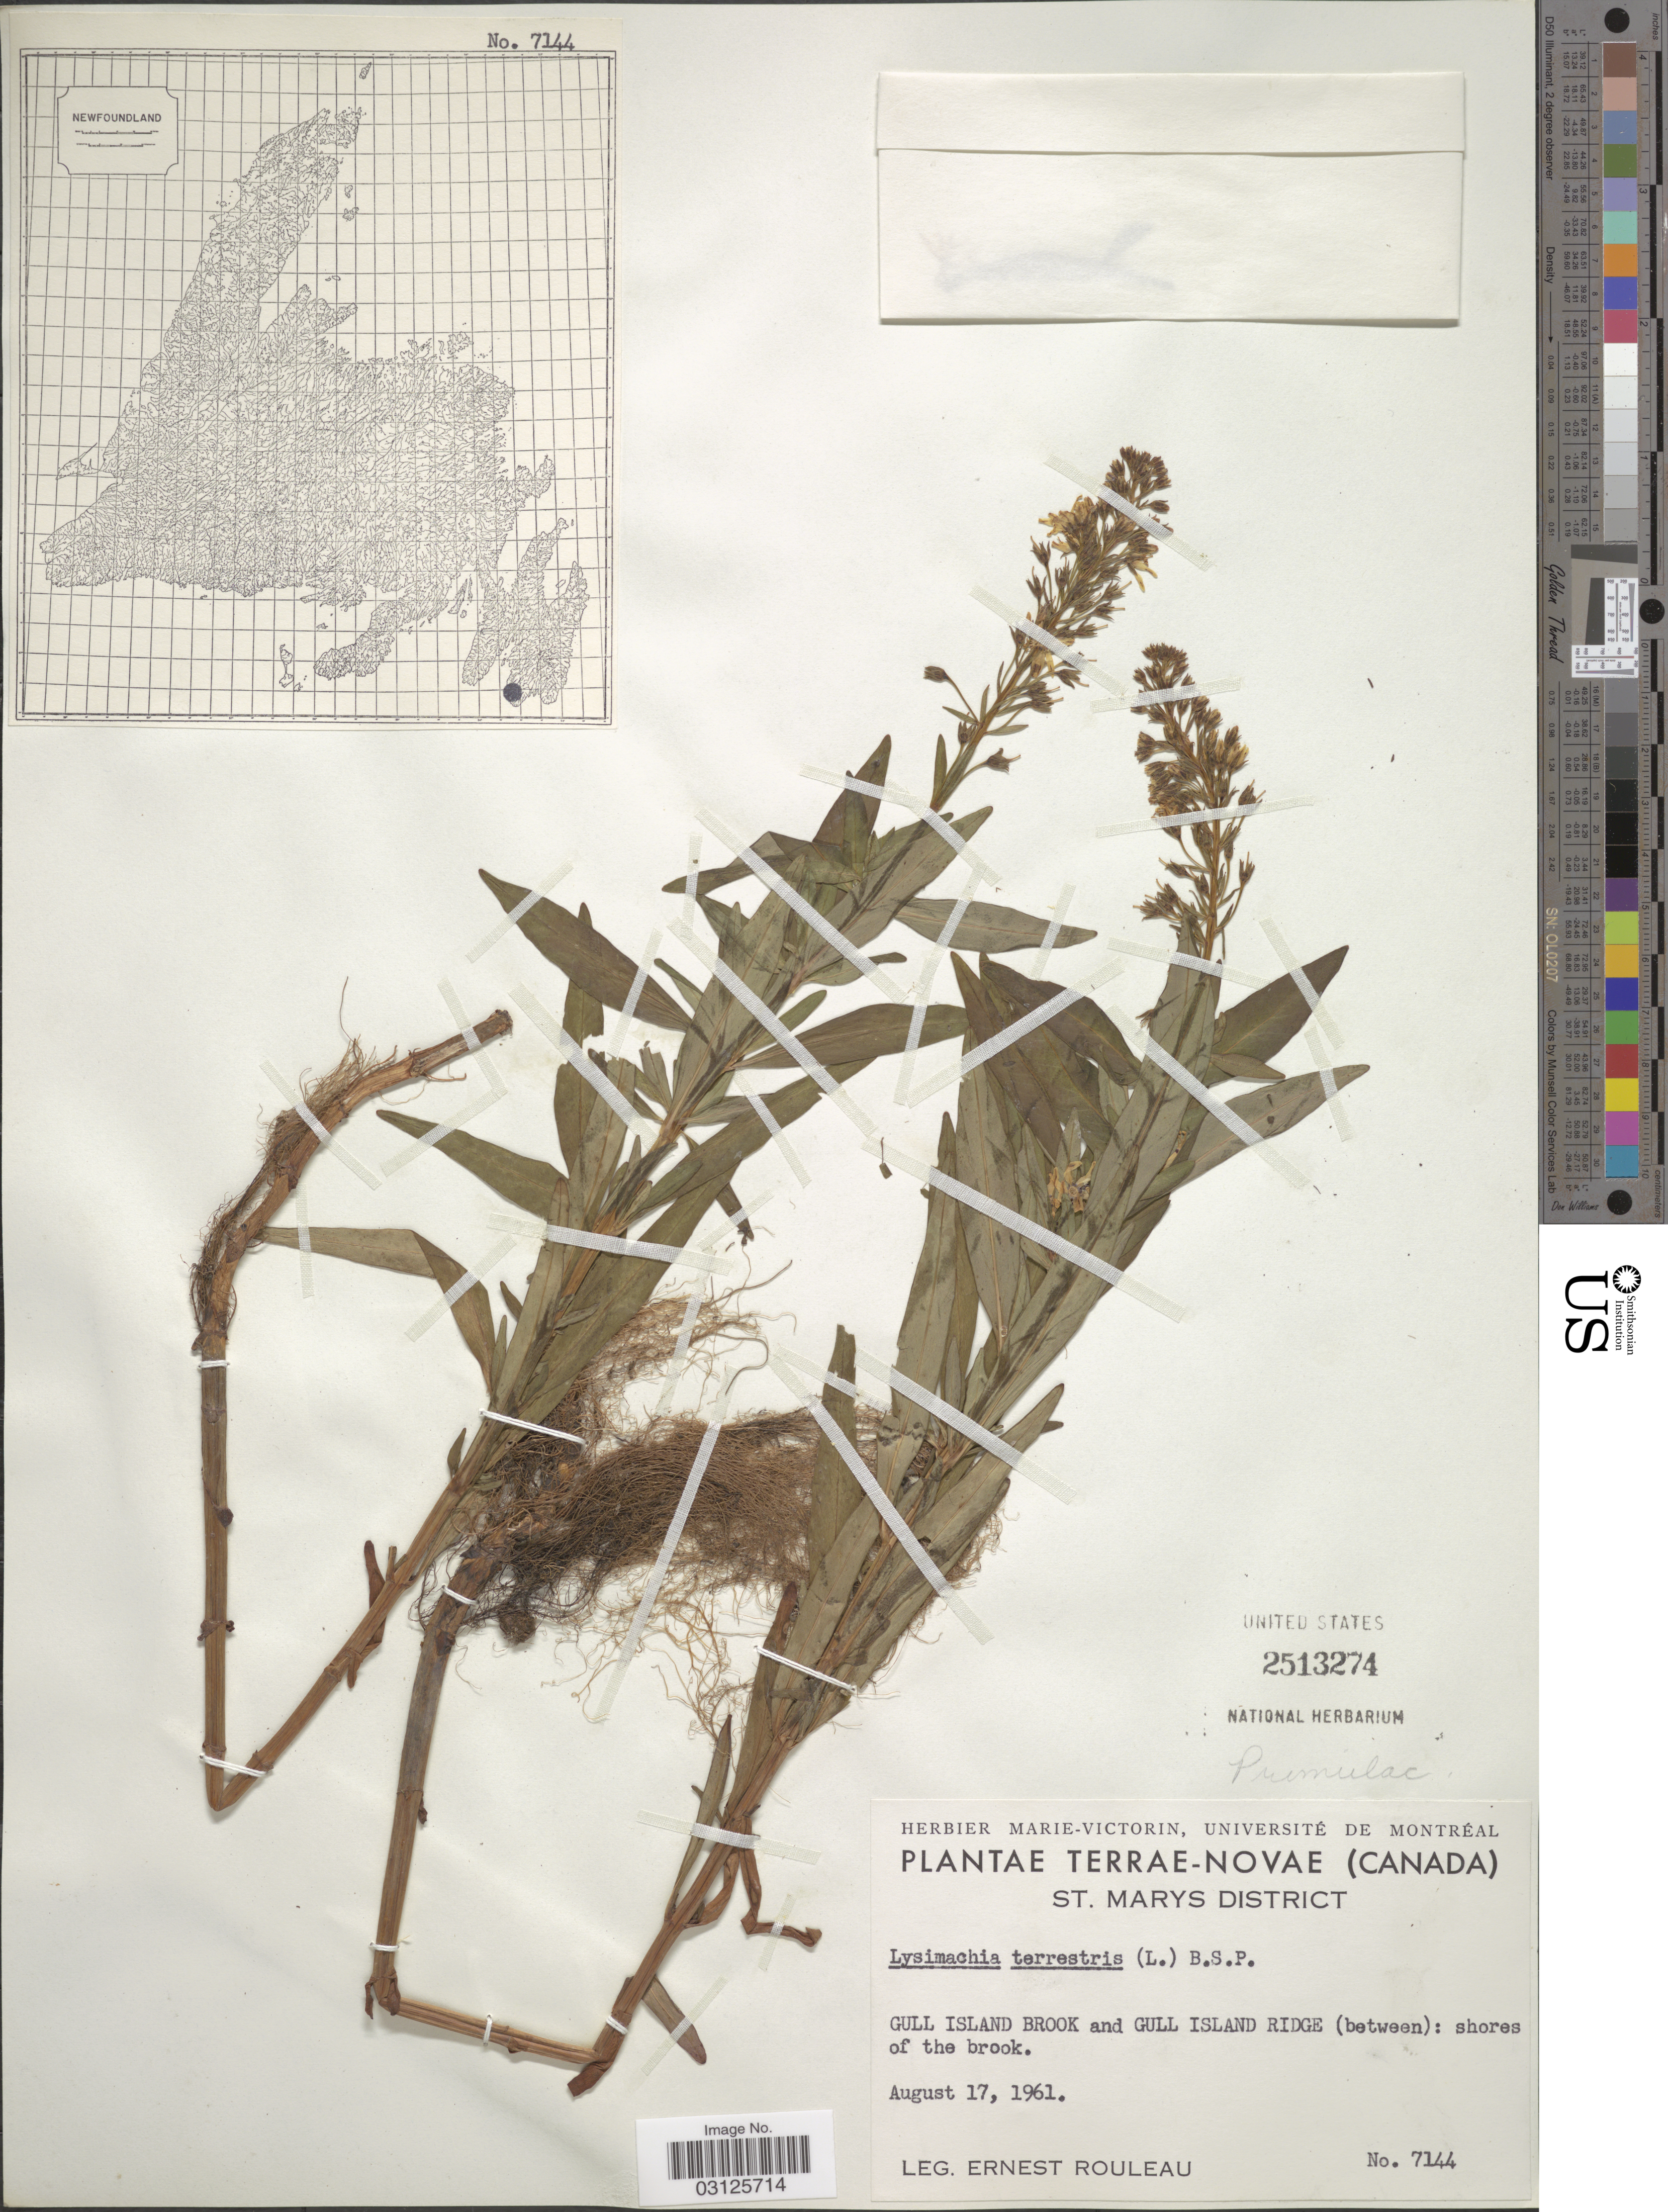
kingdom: Plantae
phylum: Tracheophyta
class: Magnoliopsida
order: Ericales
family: Primulaceae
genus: Lysimachia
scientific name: Lysimachia terrestris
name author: (L.) Britton, Stearns & Poggenb.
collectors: E. Rouleau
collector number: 7144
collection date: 1961-08-17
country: Canada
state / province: Newfoundland and Labrador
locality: Terrae-Novae, St. Marys District, Gull Island Brook and Gull Island Ridge (between): shores of the brook.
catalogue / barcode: US 2513274